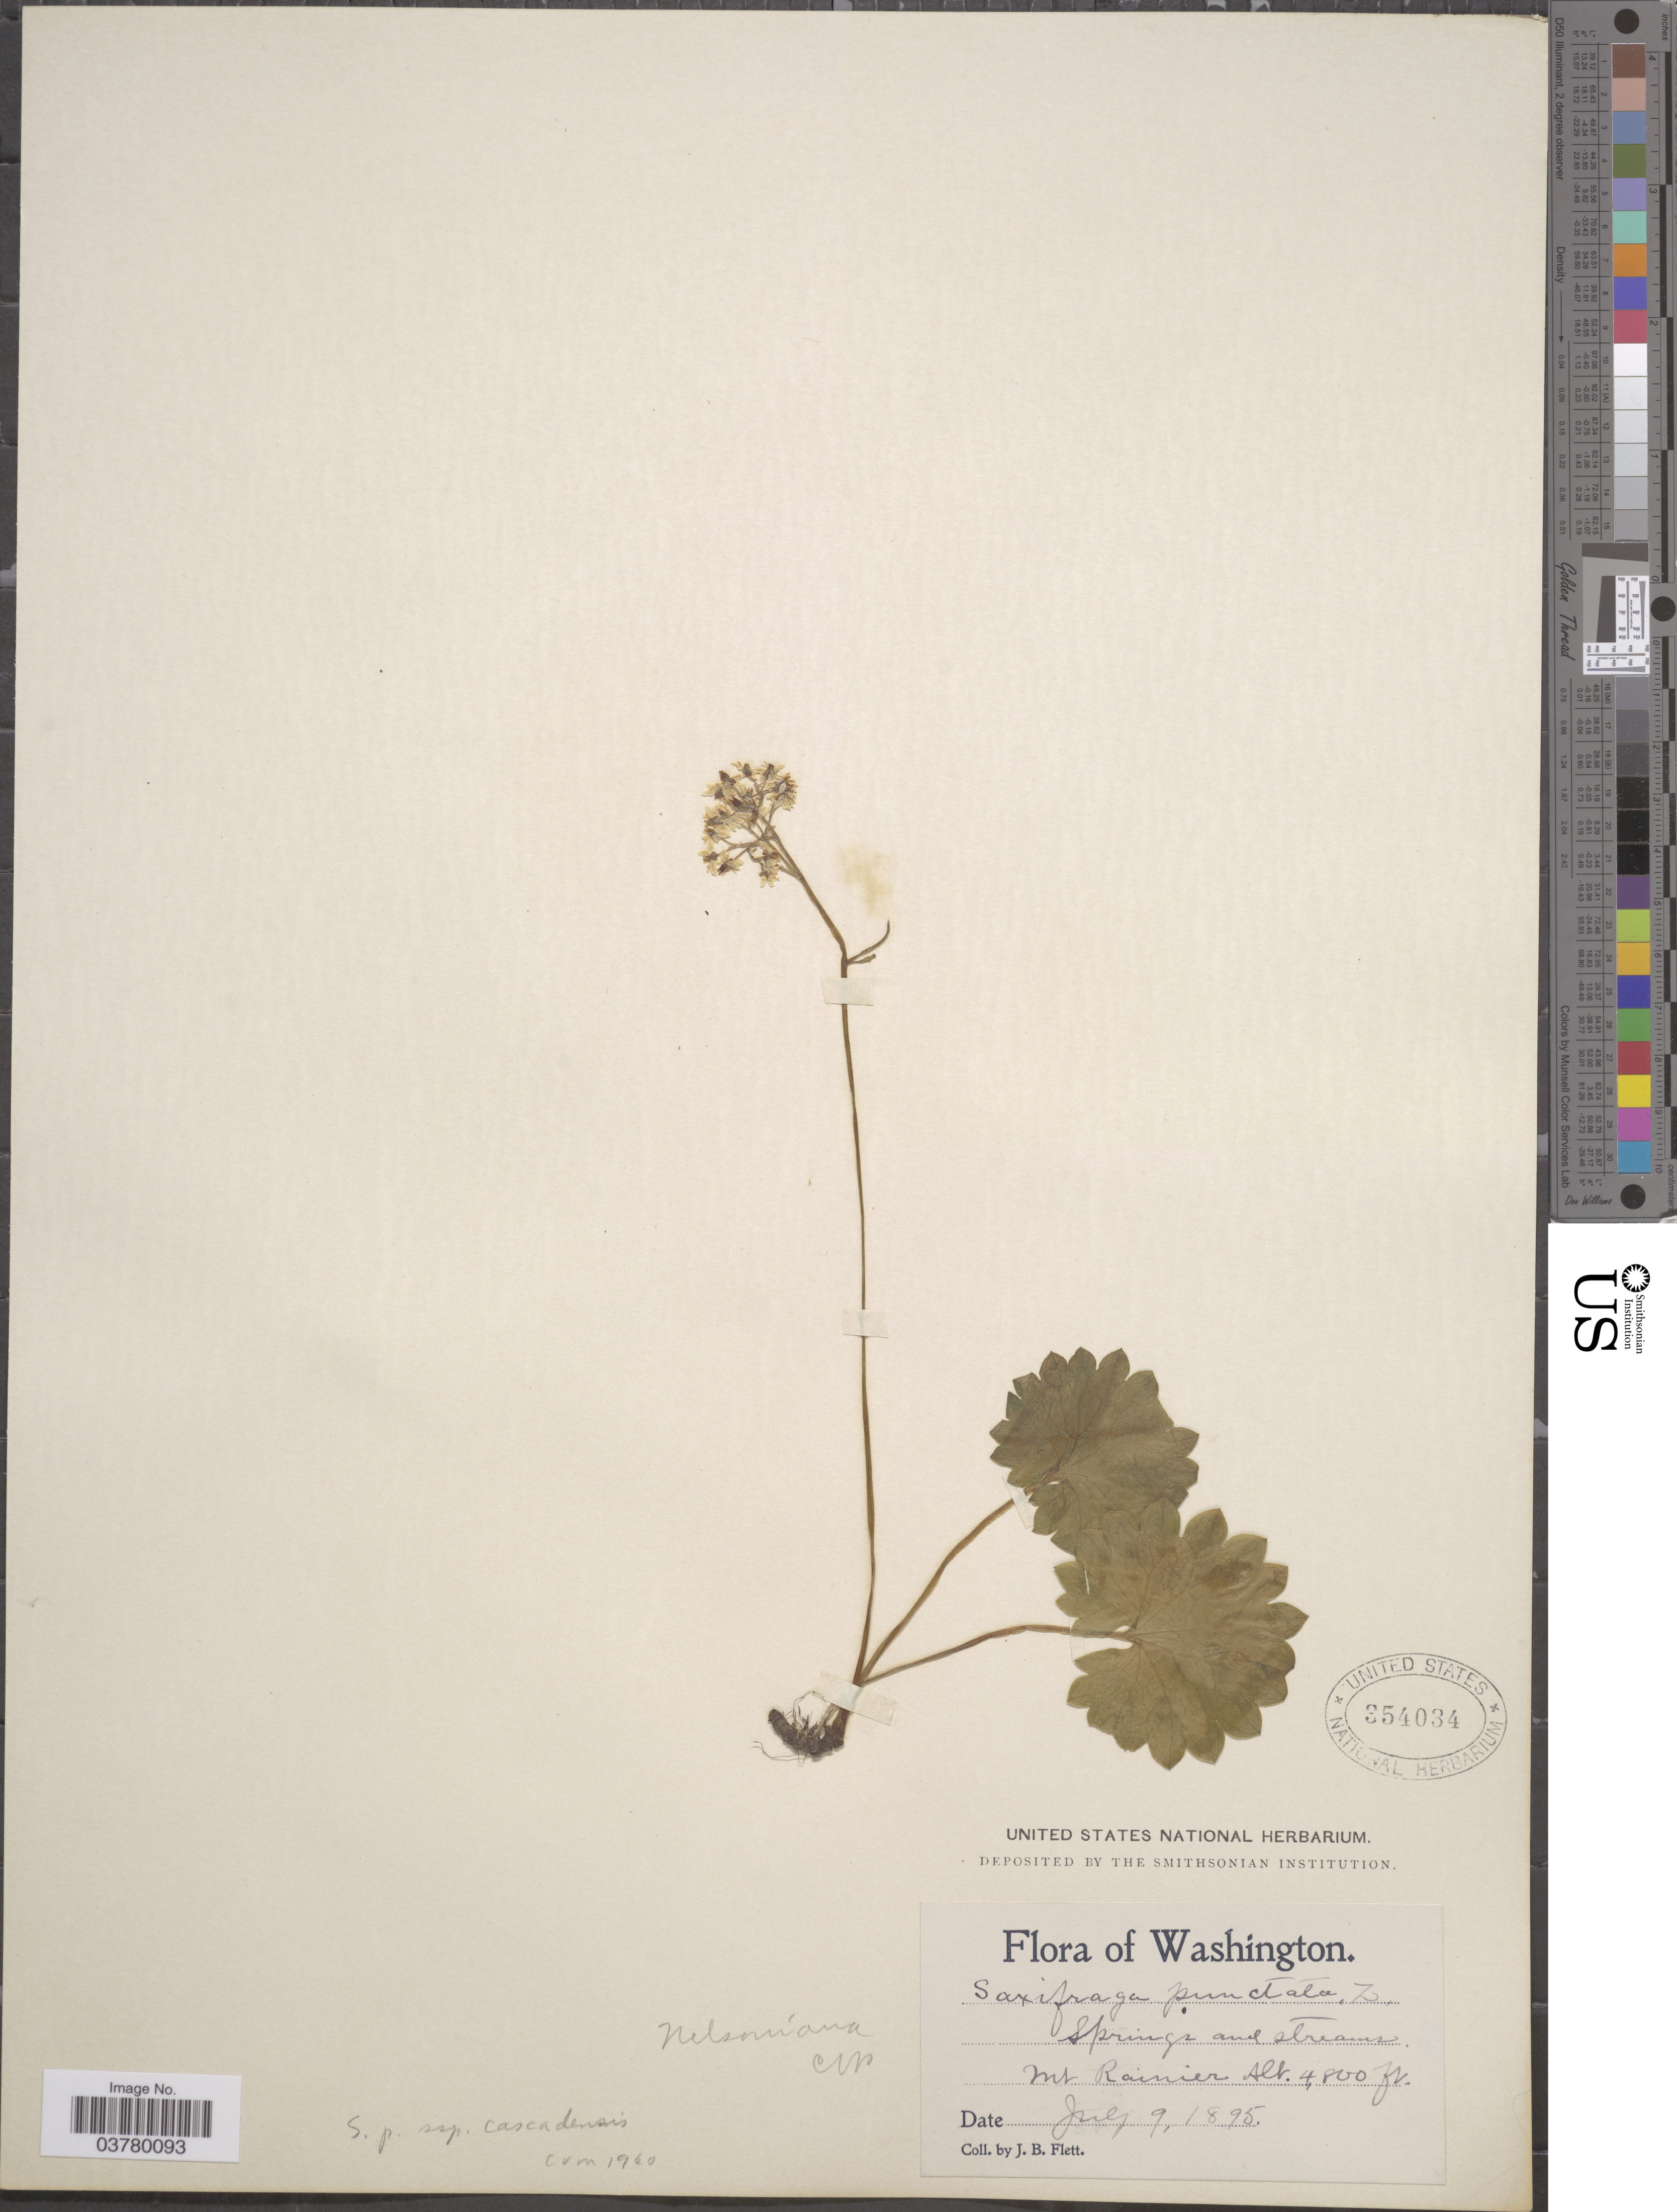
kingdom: Plantae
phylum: Tracheophyta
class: Magnoliopsida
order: Saxifragales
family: Saxifragaceae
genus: Micranthes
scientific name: Micranthes nelsoniana var. cascadensis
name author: (Calder & Savile) Gornall & H. Ohba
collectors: J. Flett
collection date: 1895-07-09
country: United States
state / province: Washington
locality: Springs and streams. Mt Rainier.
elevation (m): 1463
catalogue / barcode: US 354034